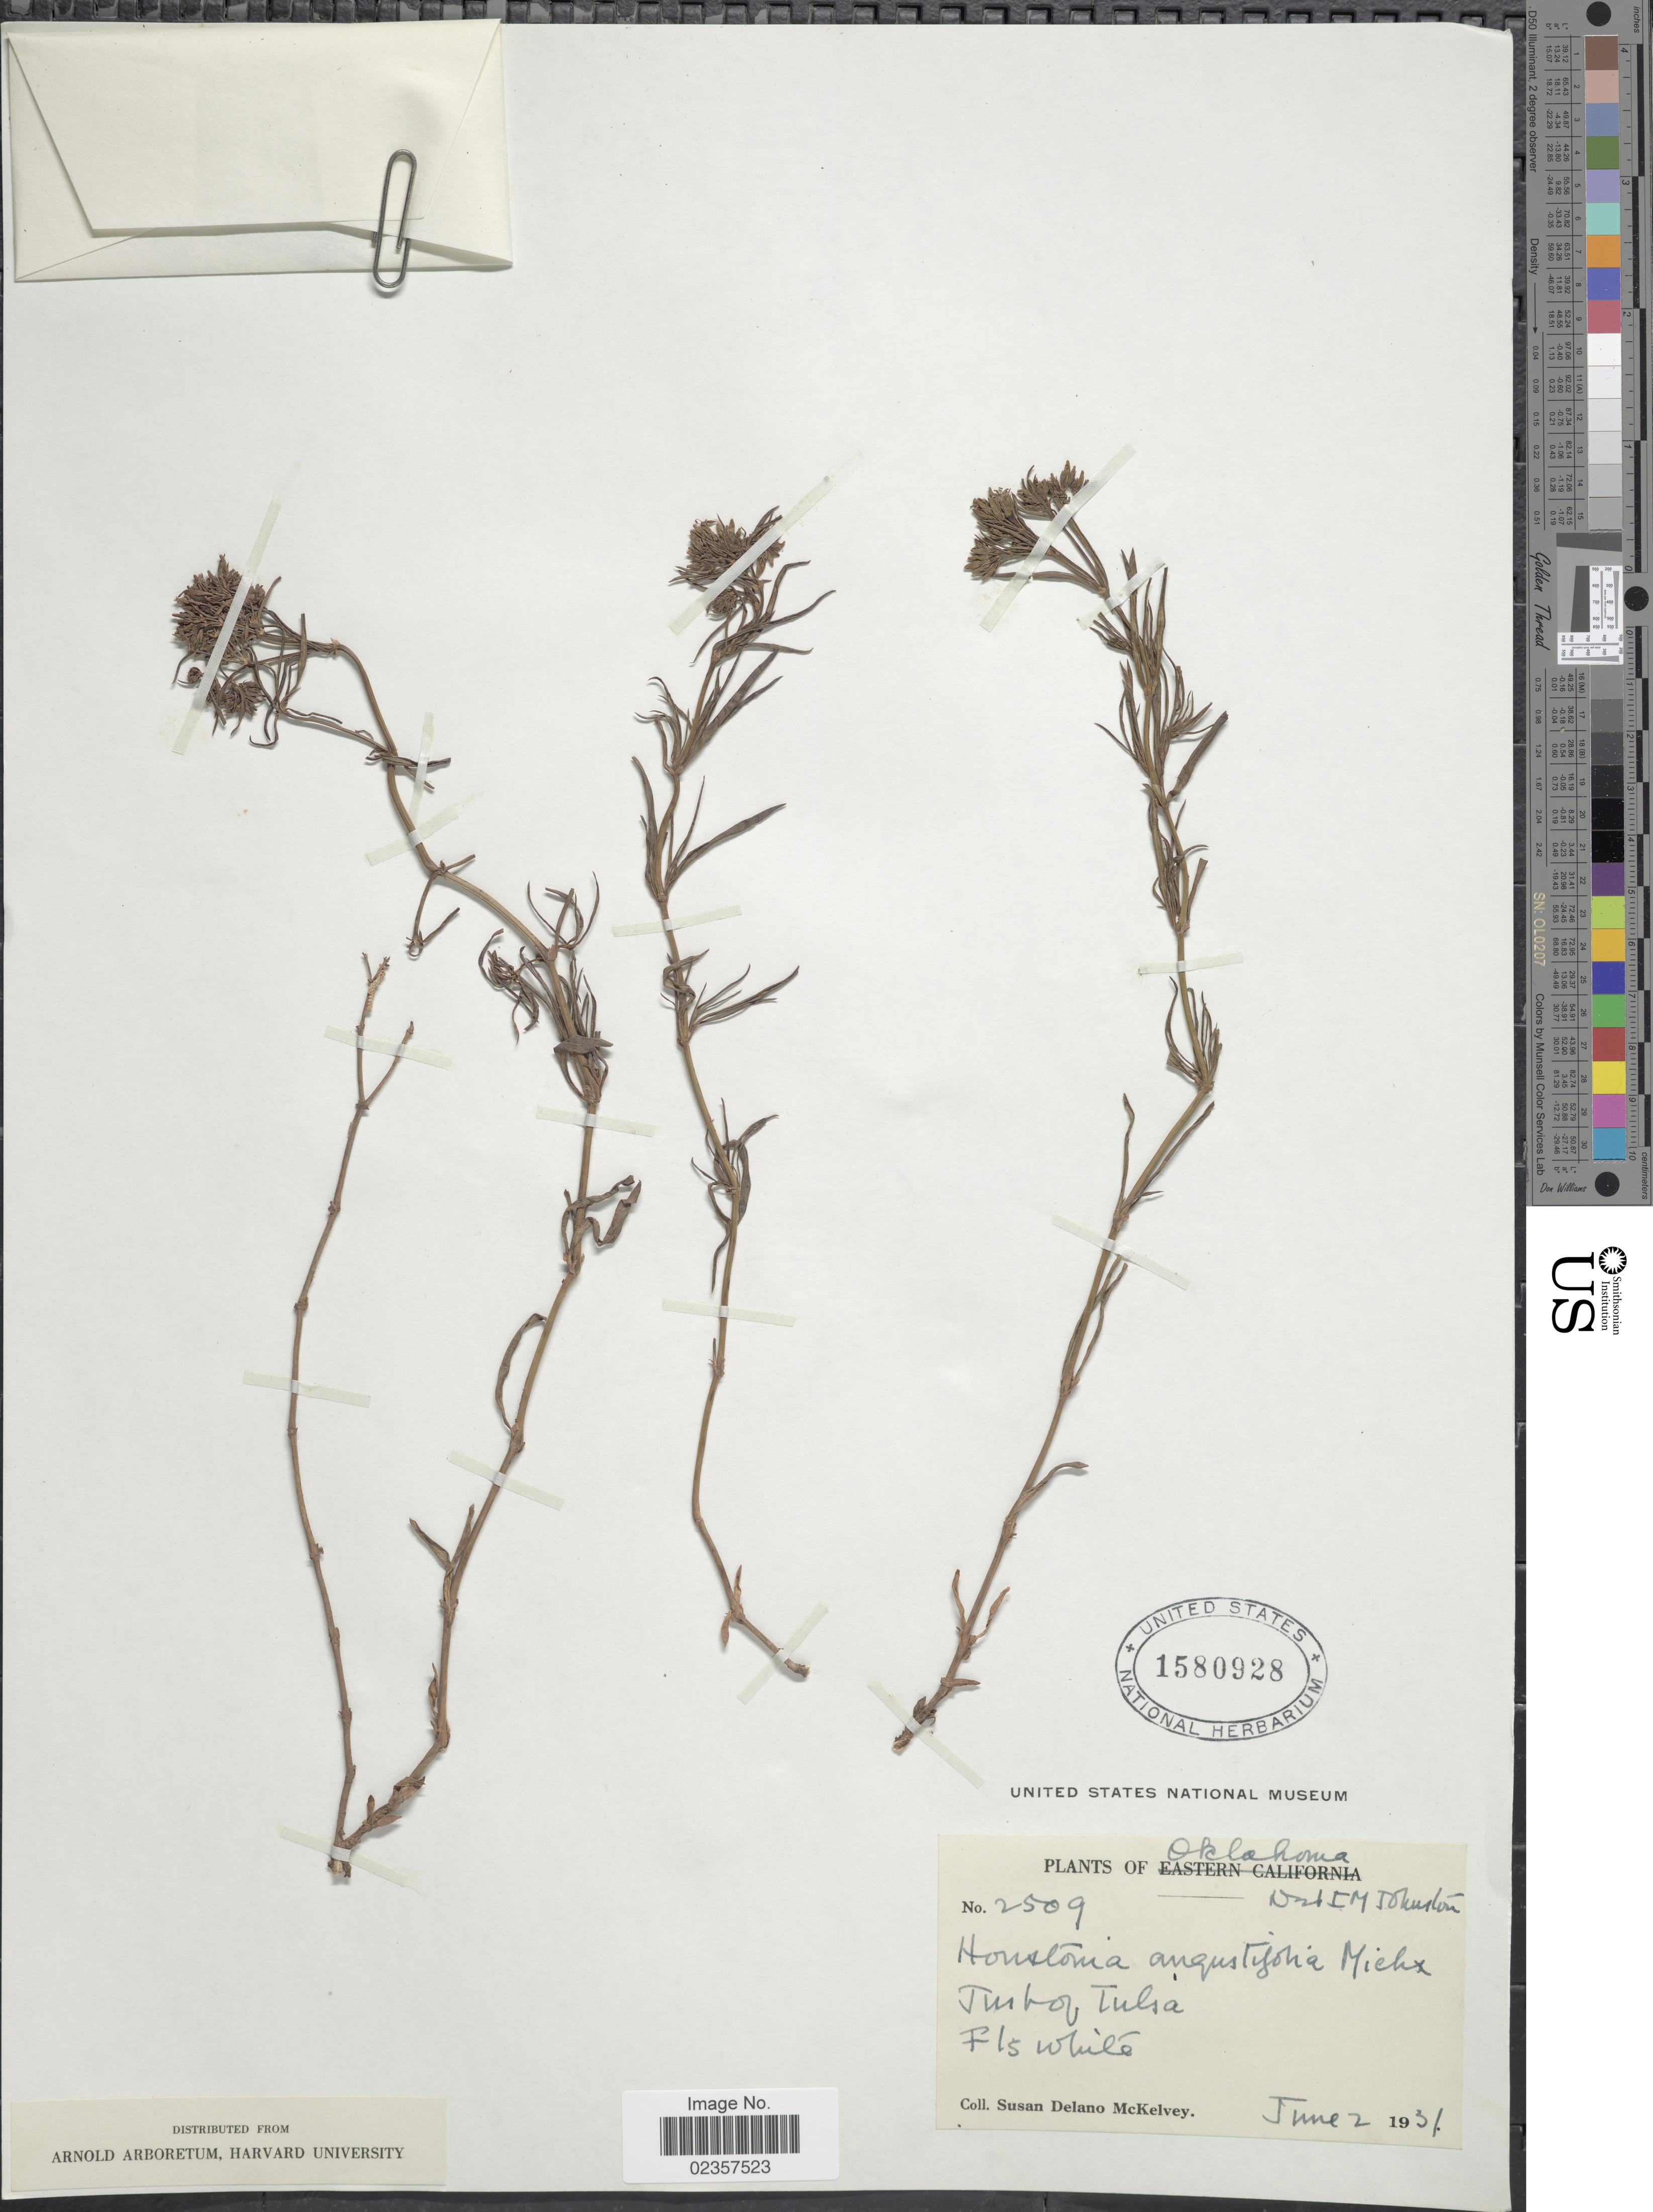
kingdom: Plantae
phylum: Tracheophyta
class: Magnoliopsida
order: Gentianales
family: Rubiaceae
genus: Houstonia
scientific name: Houstonia nigricans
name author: (Lam.) Fernald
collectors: S. A. McKelvey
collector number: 2509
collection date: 1931-06-02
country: United States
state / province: Oklahoma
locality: Just of Tulsa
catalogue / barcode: US 1580928